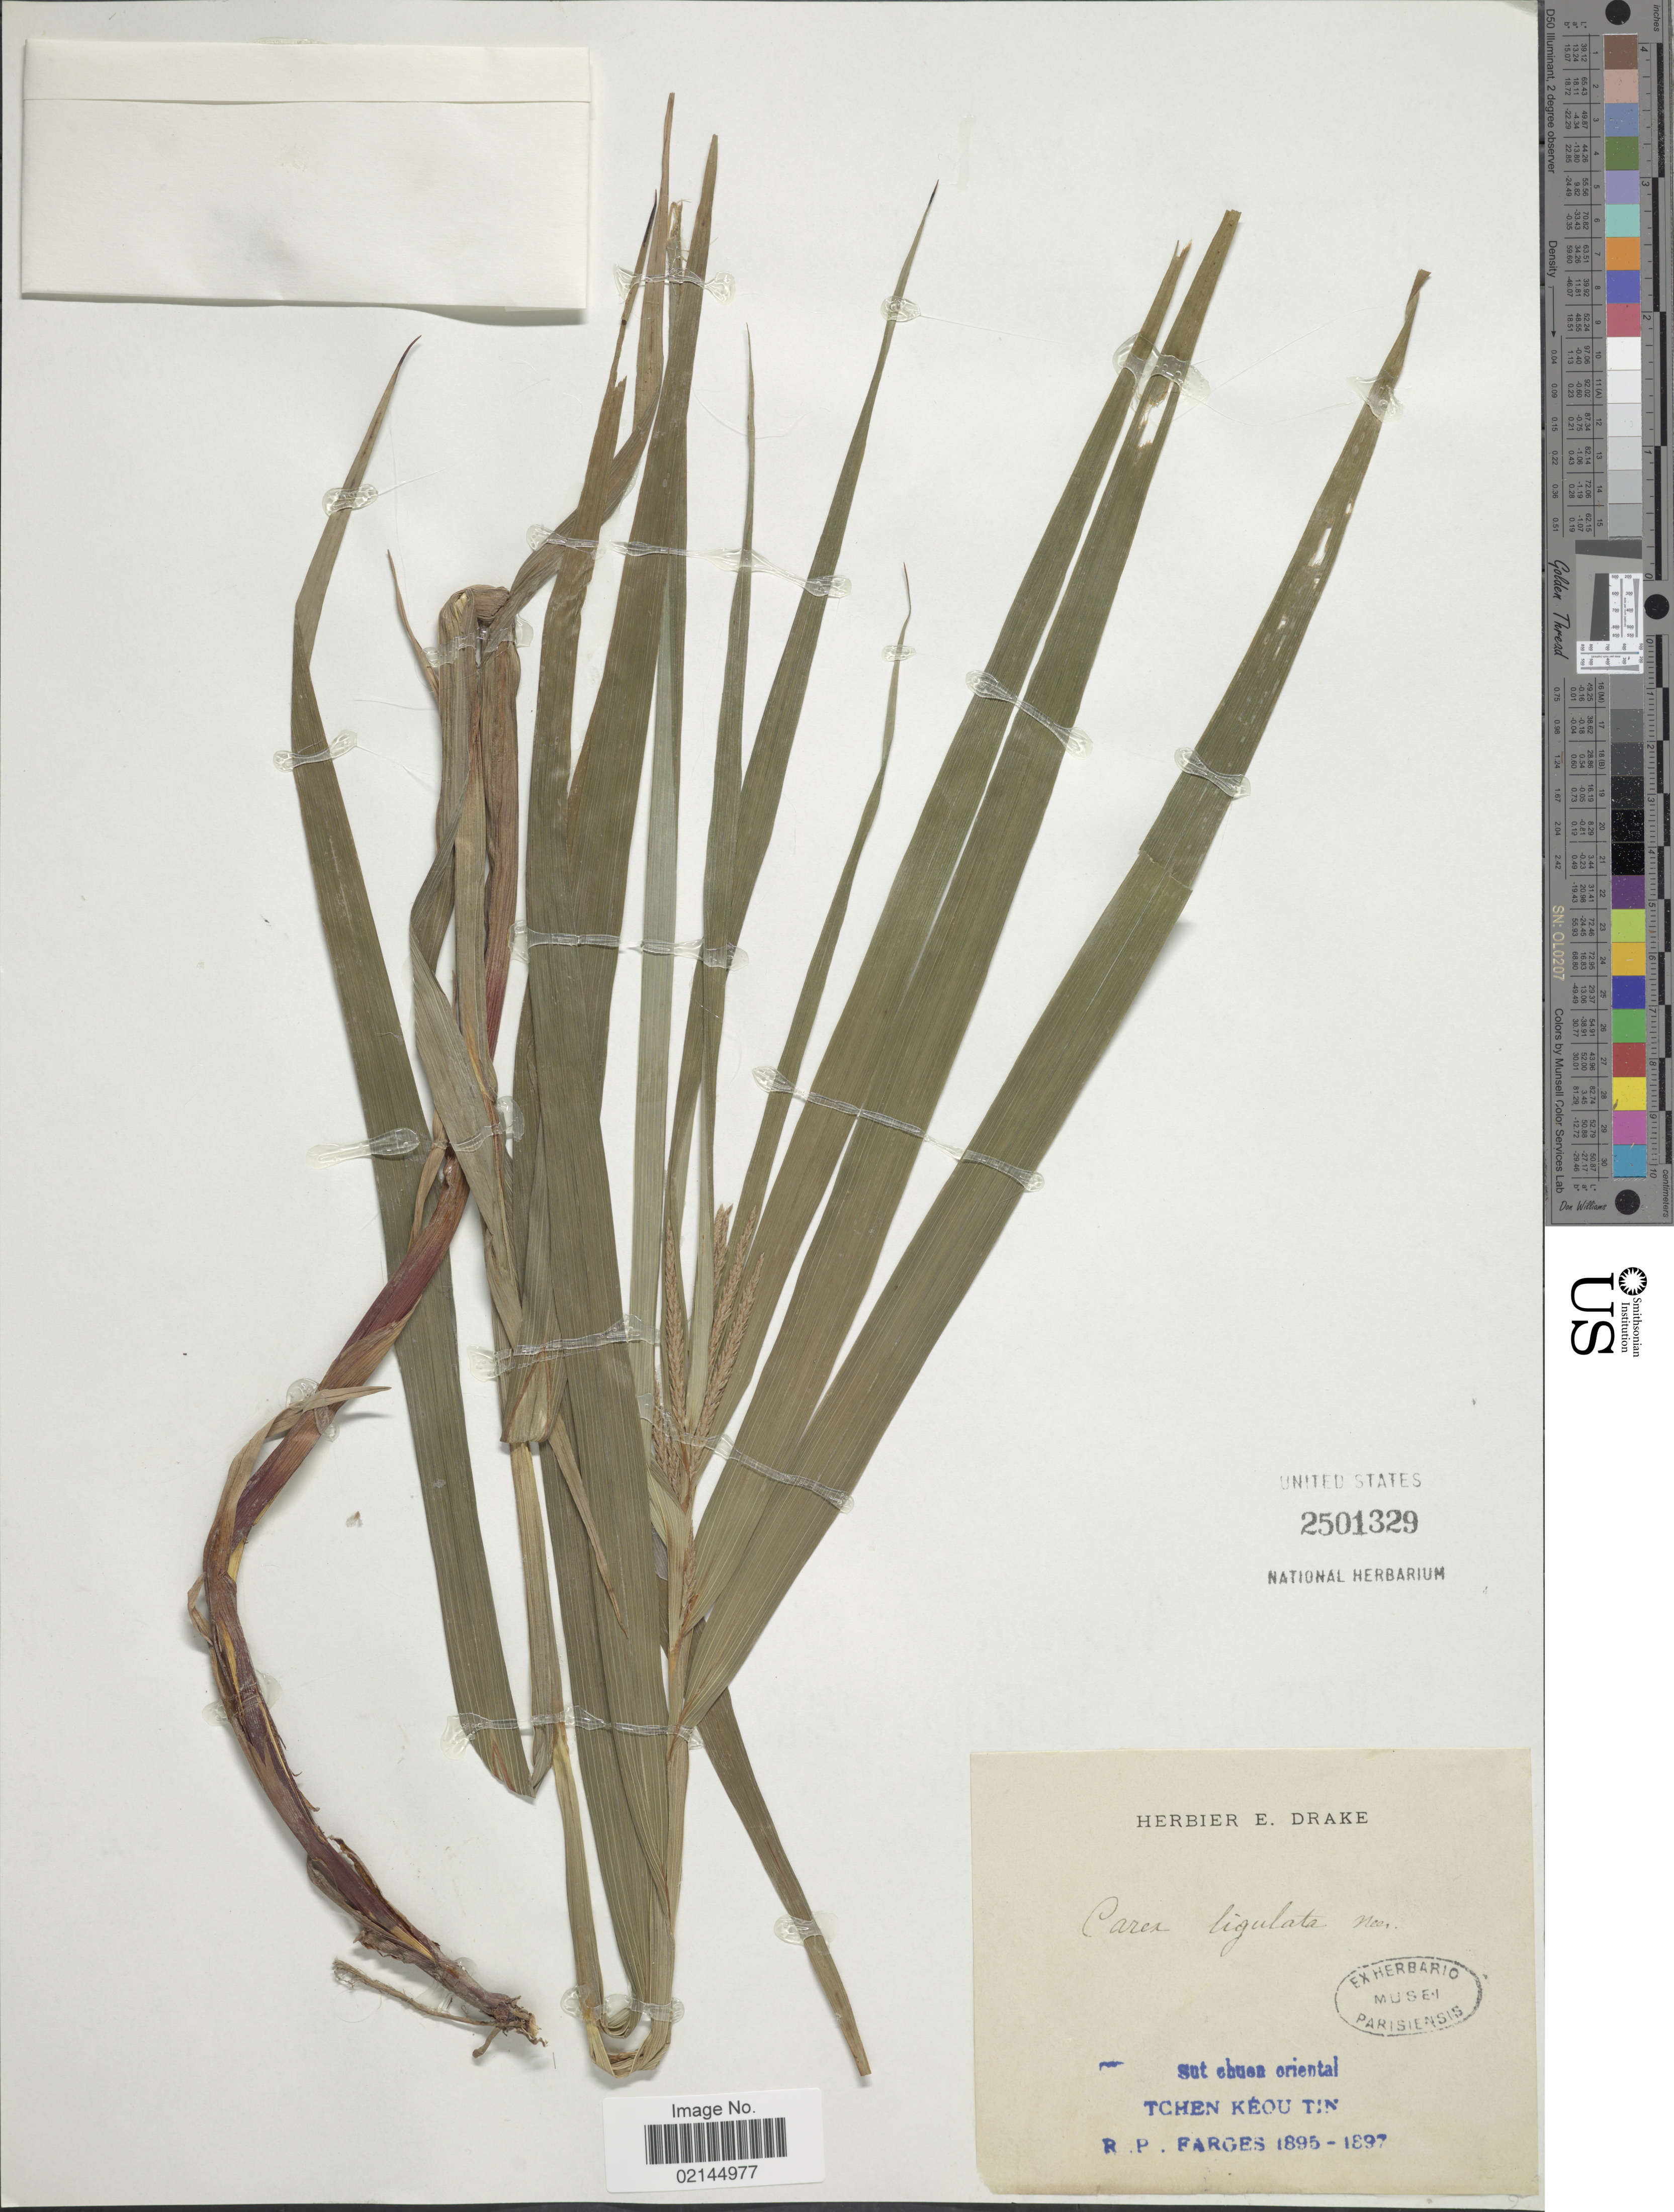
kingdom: Plantae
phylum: Tracheophyta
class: Liliopsida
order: Poales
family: Cyperaceae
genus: Carex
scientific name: Carex ligulata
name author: Nees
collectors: R. Farges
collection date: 1895/1897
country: China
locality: Sut ehuen oriental, Tchen Keou Tin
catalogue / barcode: US 2501329